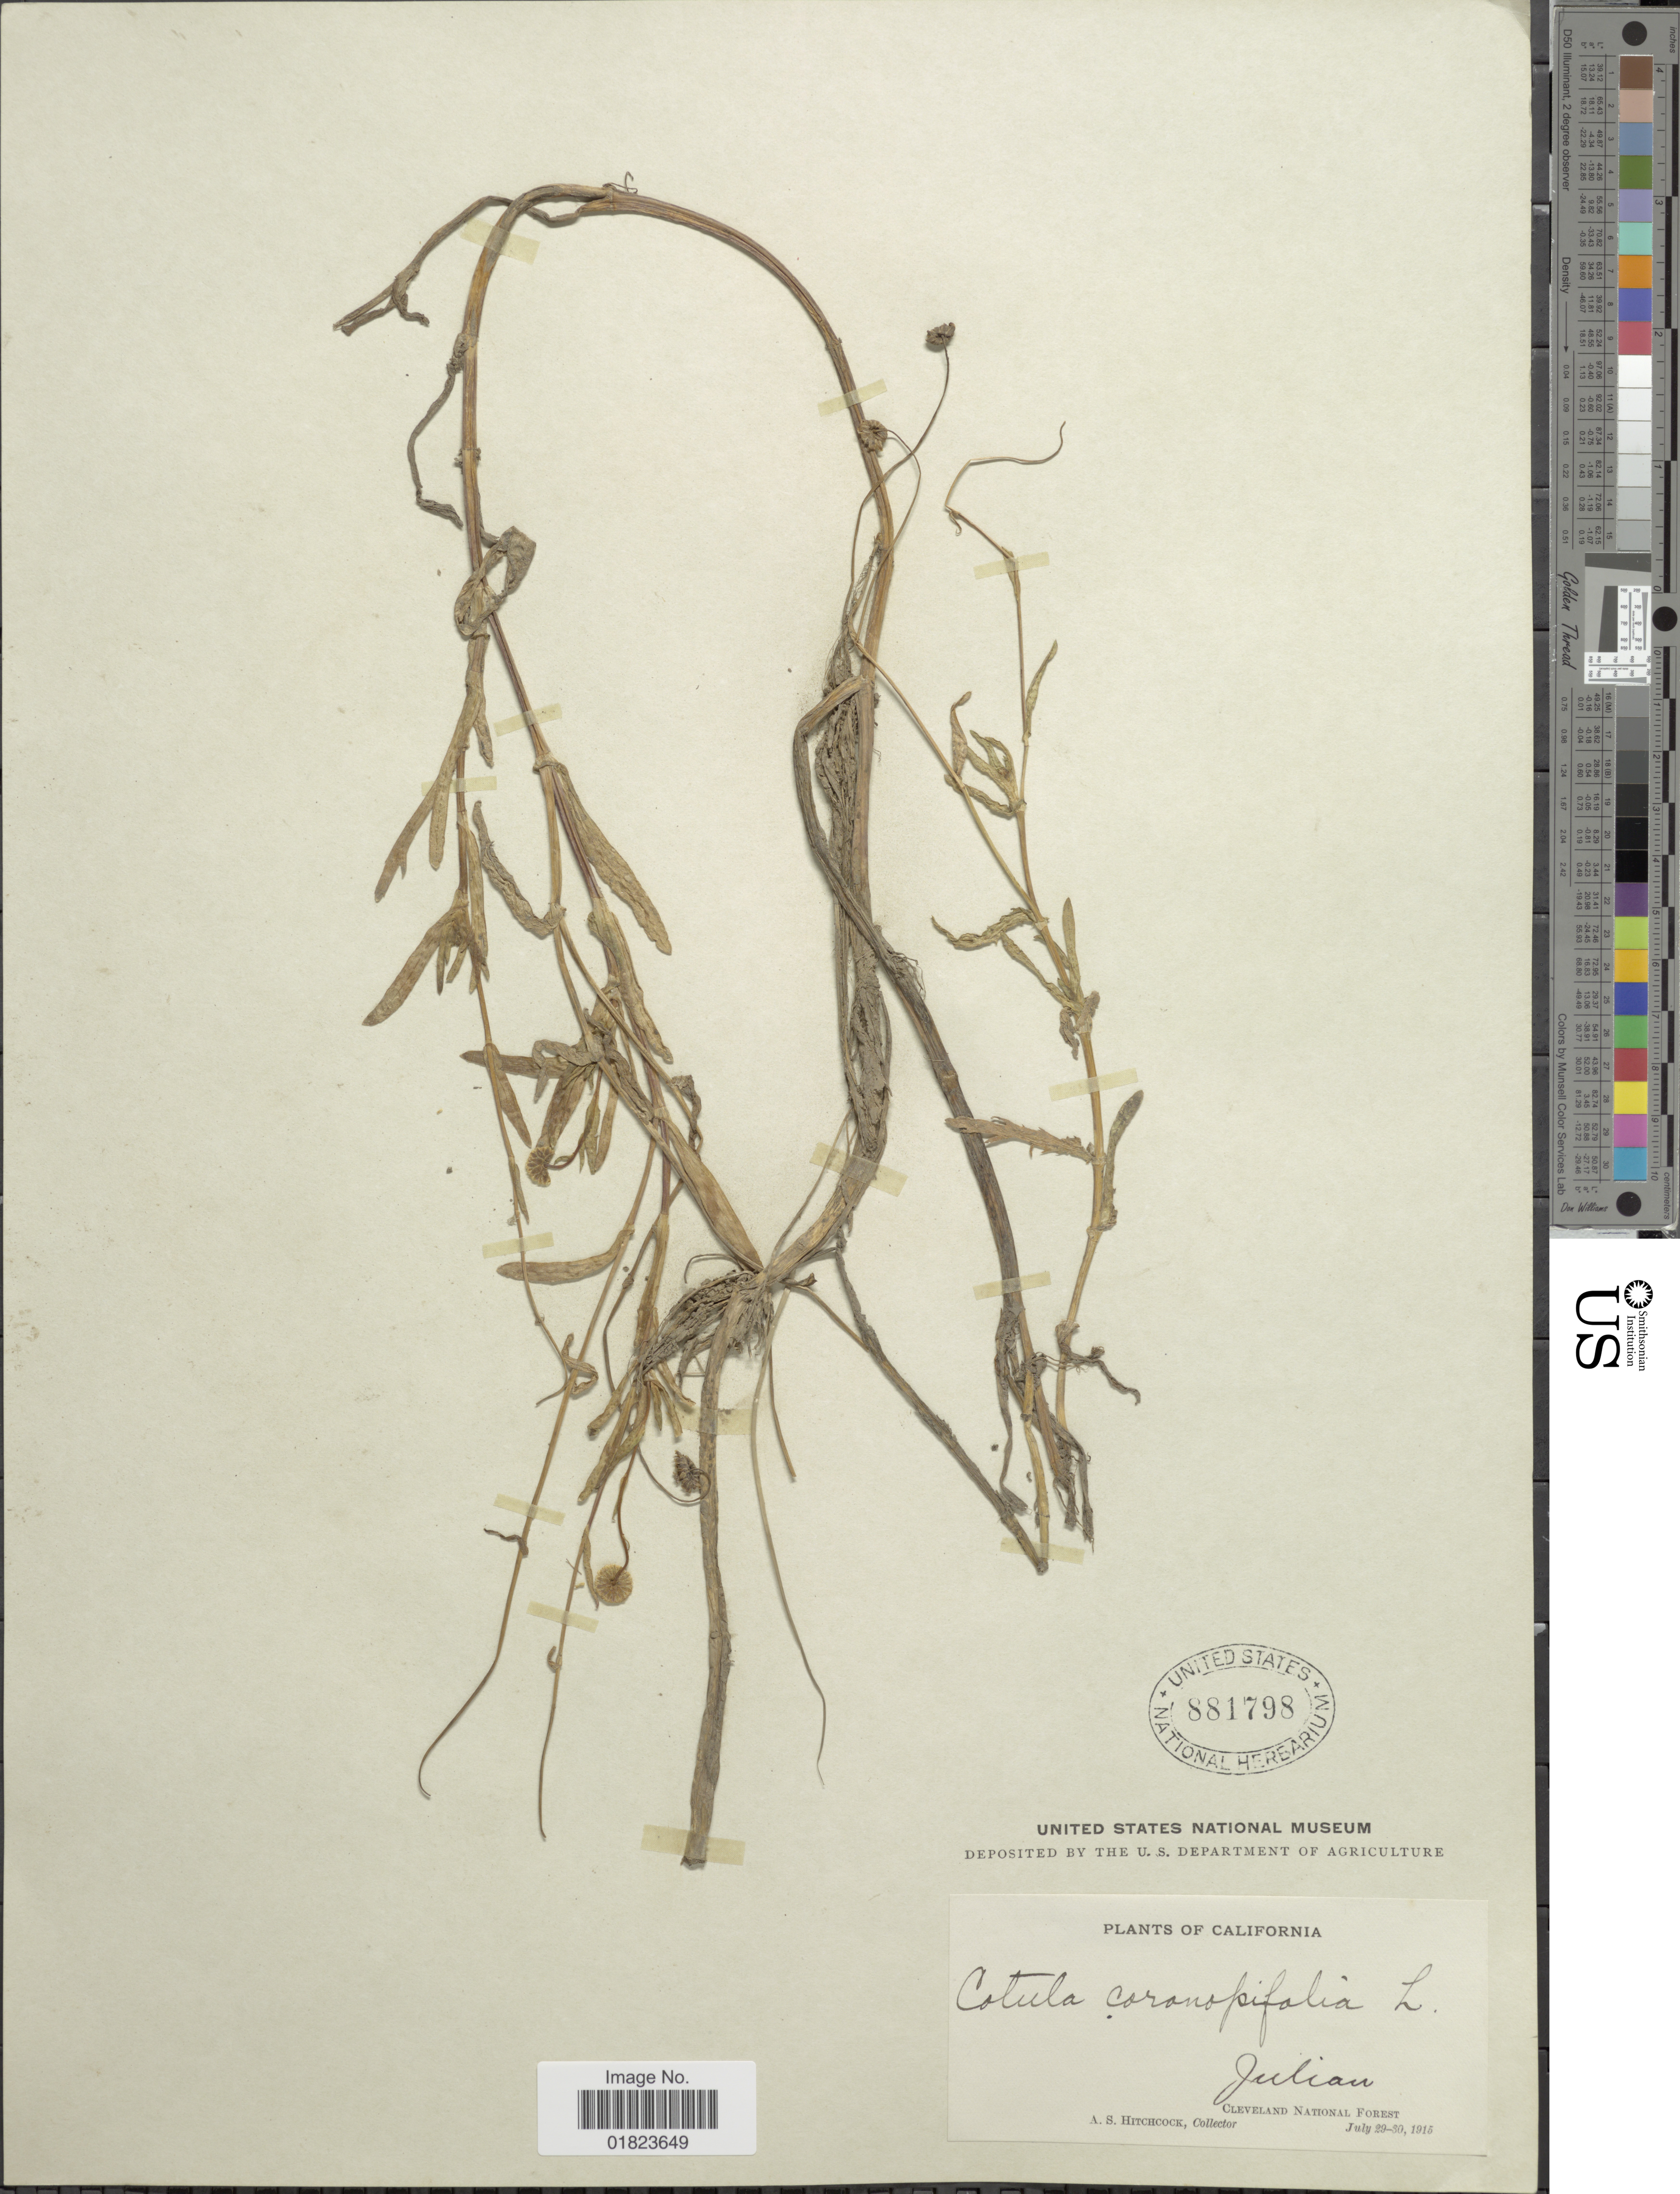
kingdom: Plantae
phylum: Tracheophyta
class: Magnoliopsida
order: Asterales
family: Asteraceae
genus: Cotula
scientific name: Cotula coronopifolia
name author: L.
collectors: A. S. Hitchcock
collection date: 1915-07-29/1915-07-30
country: United States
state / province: California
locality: Julian, Cleveland National Forest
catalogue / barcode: US 881798